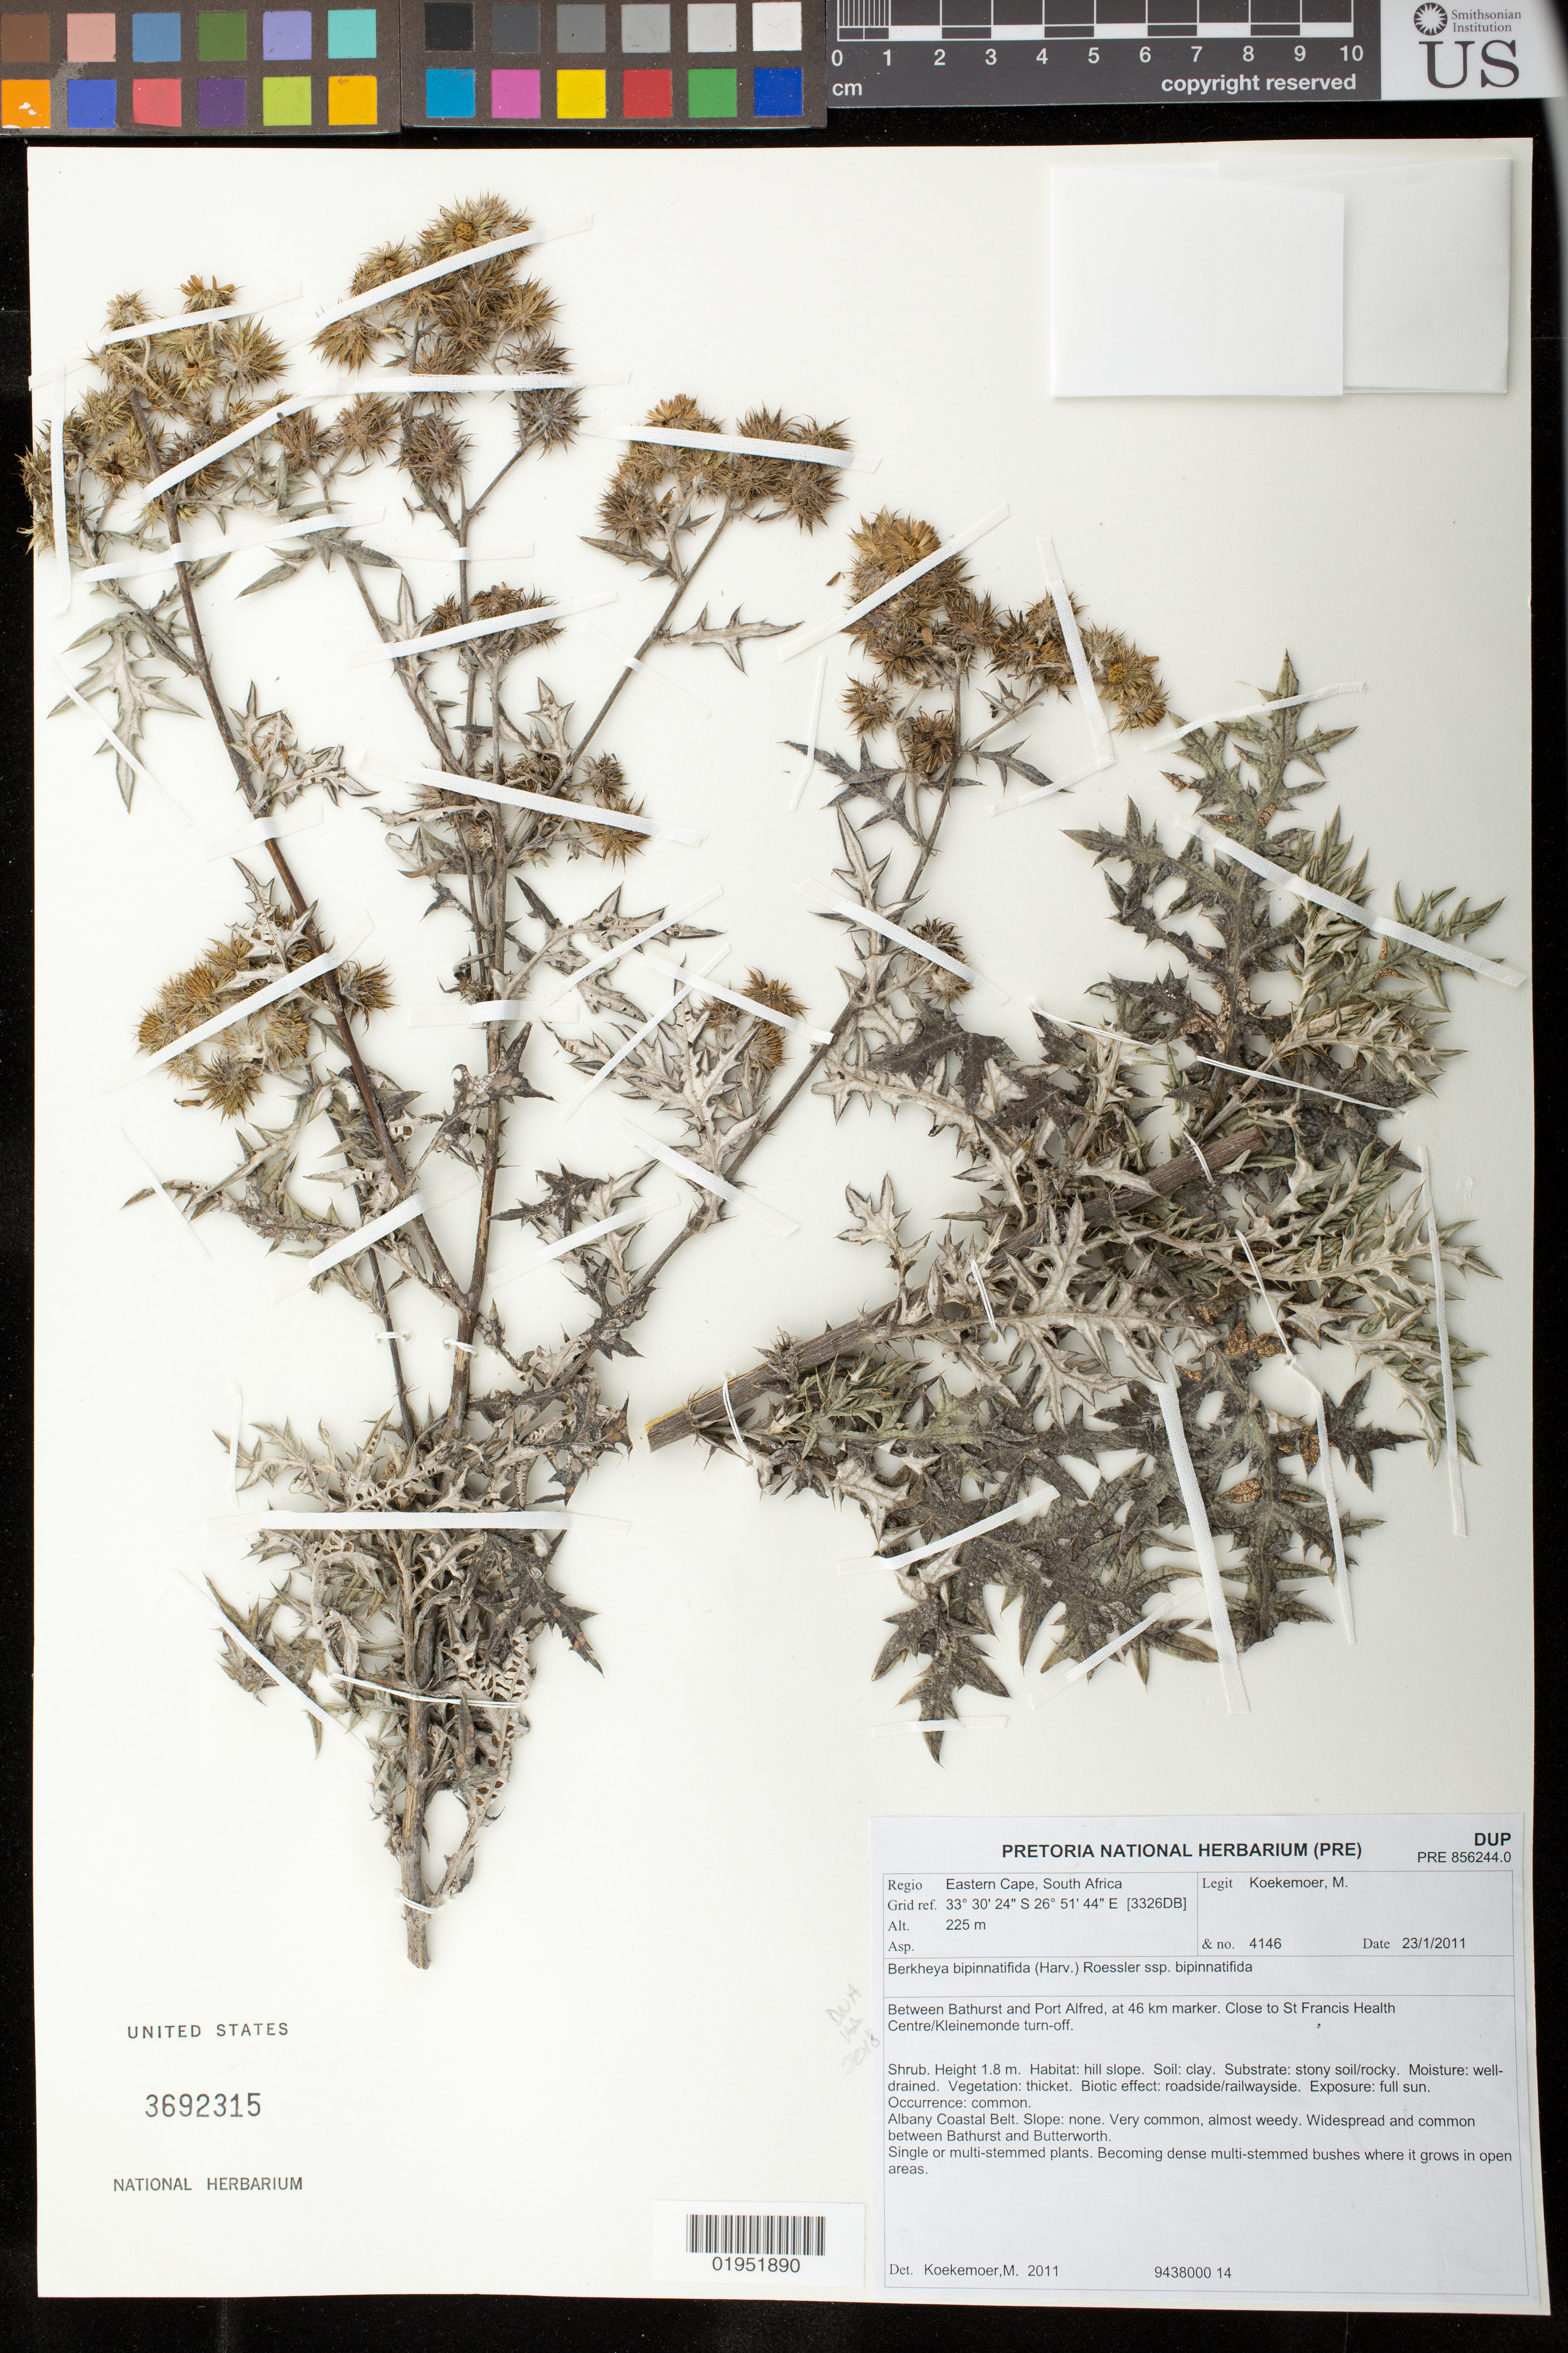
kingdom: Plantae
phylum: Tracheophyta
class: Magnoliopsida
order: Asterales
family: Asteraceae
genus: Berkheya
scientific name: Berkheya bipinnatifida subsp. bipinnatifida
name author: (Harv.) Roessler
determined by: Koekemoer, M.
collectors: M. Koekemoer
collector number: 4146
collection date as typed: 23 Jan 2011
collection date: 2011-01-23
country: South Africa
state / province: Eastern Cape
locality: Between Bathurst and Port Alfred, at 46 km marker. Close to St. Francis Health Centre/Kleinemonde turn-off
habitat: Hill slope; clay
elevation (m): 225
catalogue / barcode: US 3692315